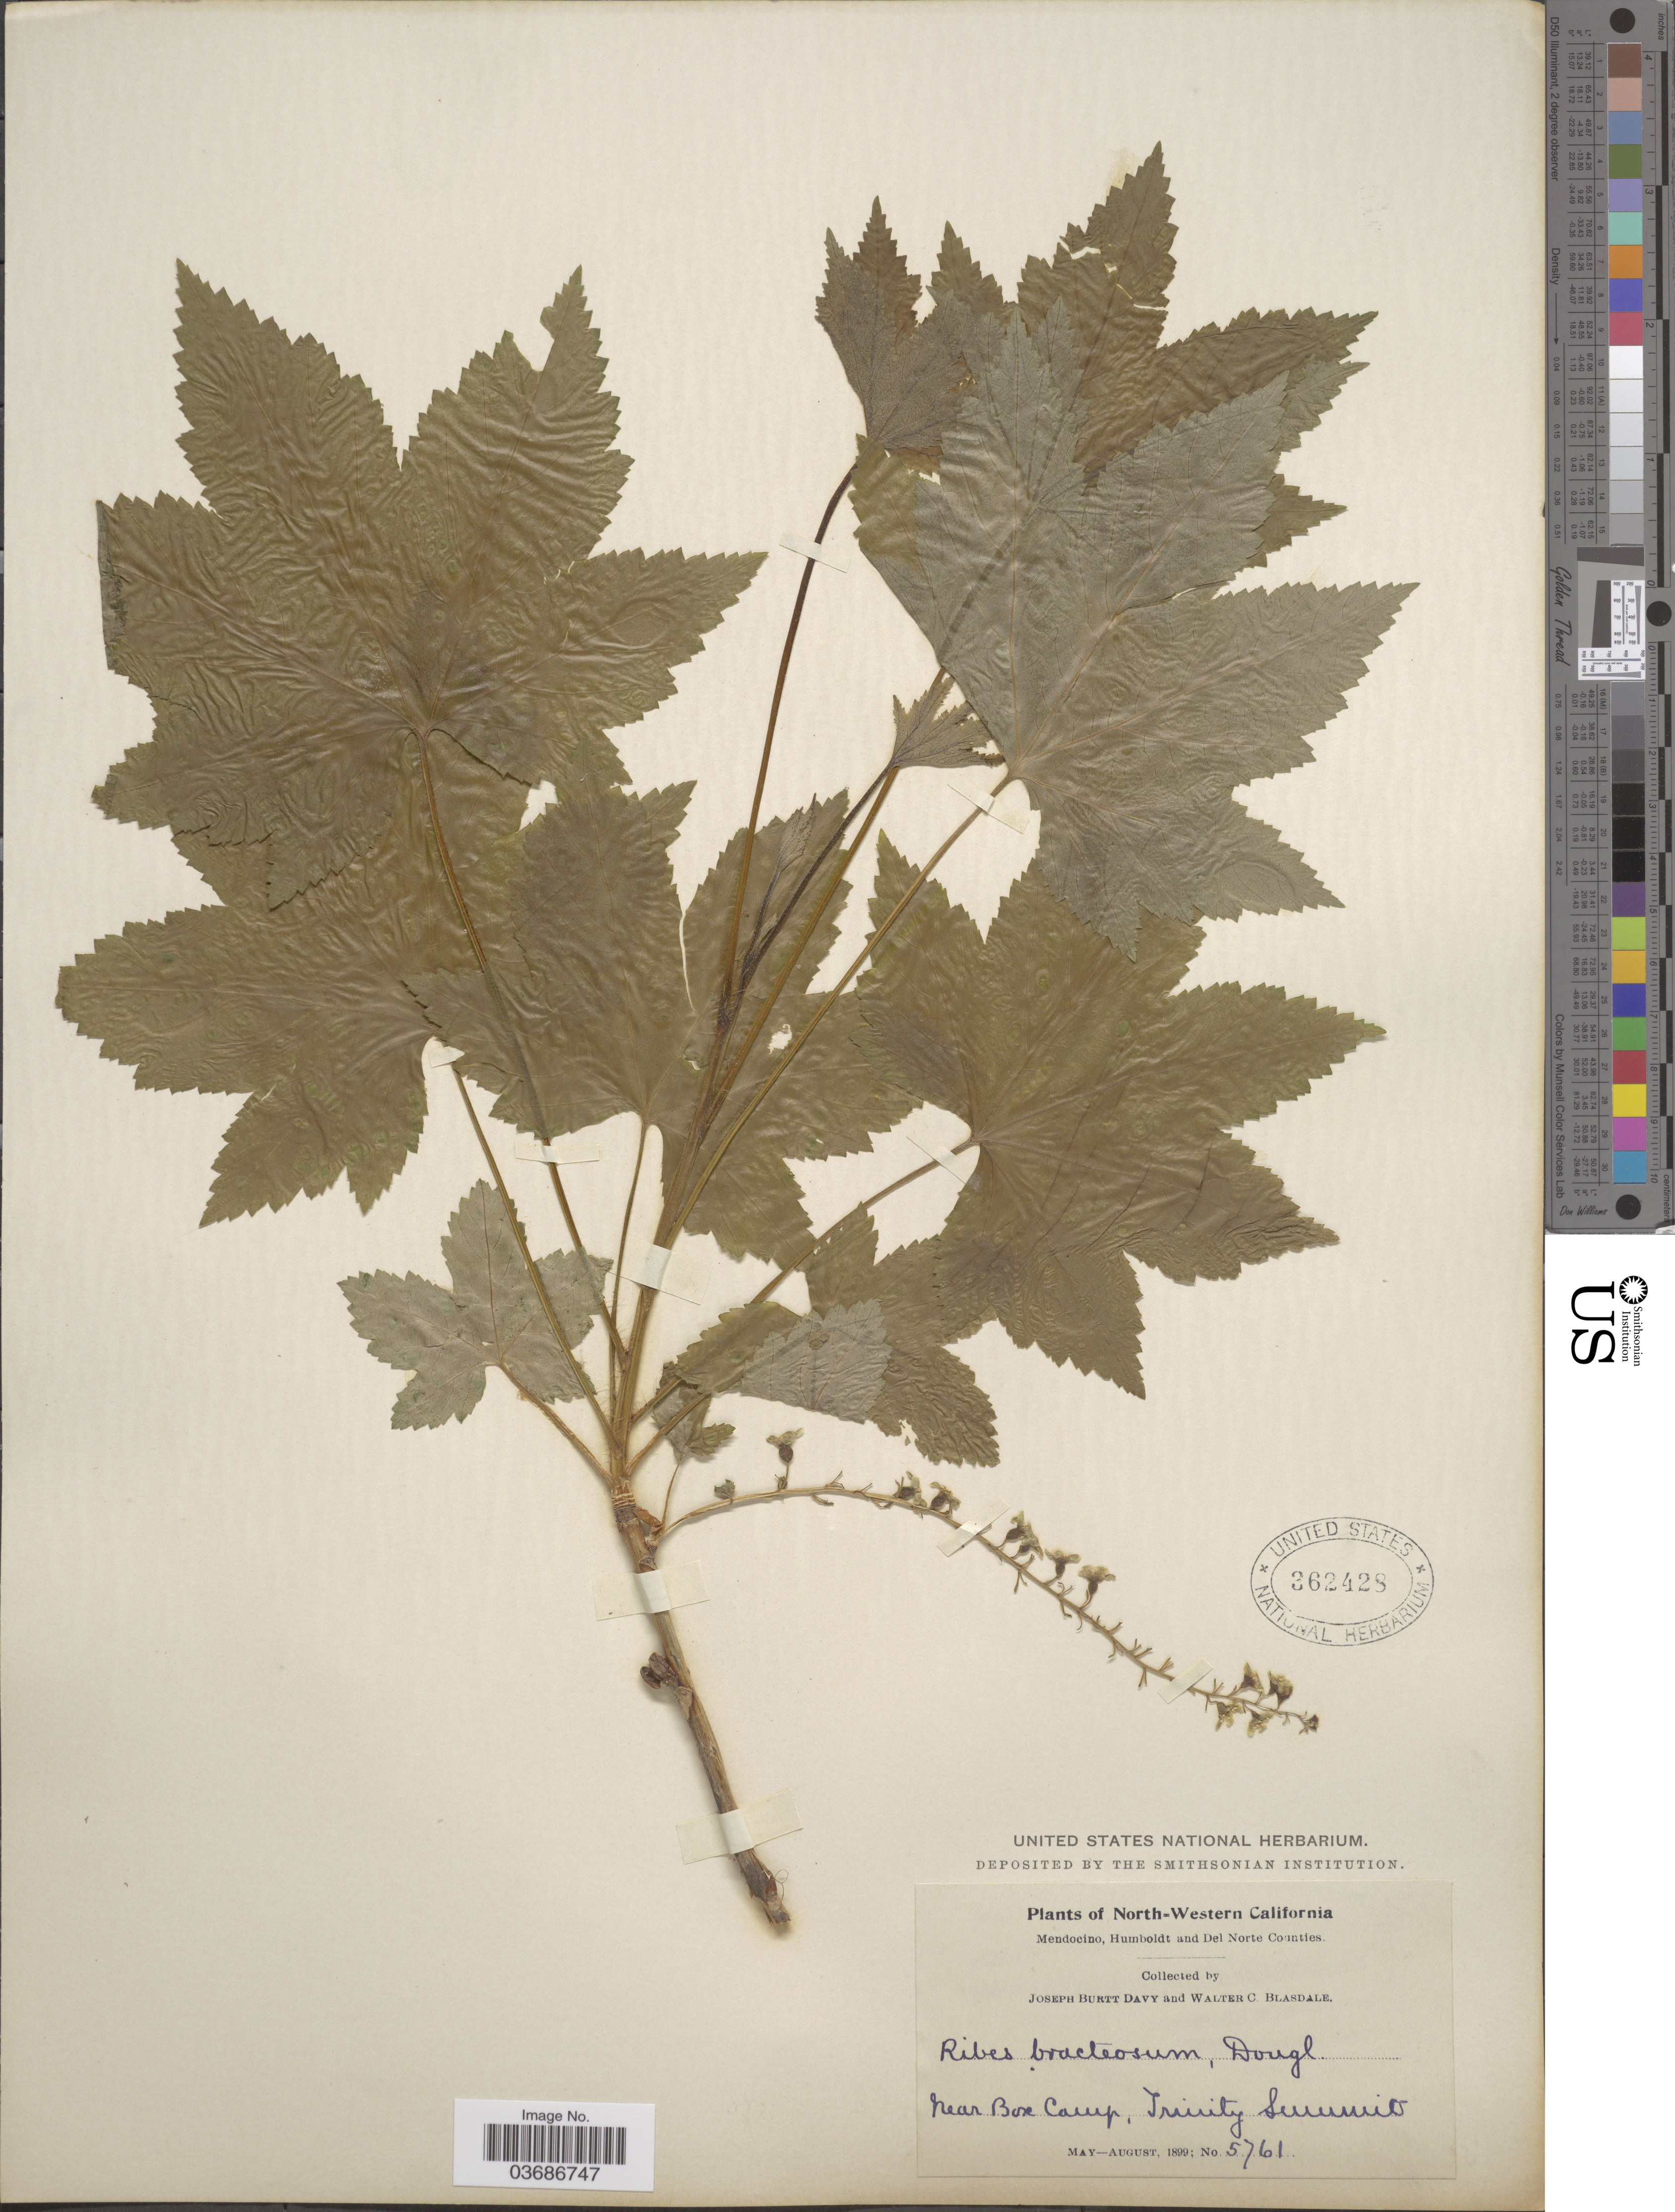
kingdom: Plantae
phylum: Tracheophyta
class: Magnoliopsida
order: Saxifragales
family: Grossulariaceae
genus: Ribes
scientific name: Ribes bracteosum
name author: Douglas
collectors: J. Burtt Davy & W. Blasdale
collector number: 5761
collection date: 1899-05/1899-08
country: United States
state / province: California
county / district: Mendocino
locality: North-Western California. Mendocino, Humboldt and Del Norte Counties. Near Base Camp, Trinity Summit.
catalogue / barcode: US 362428